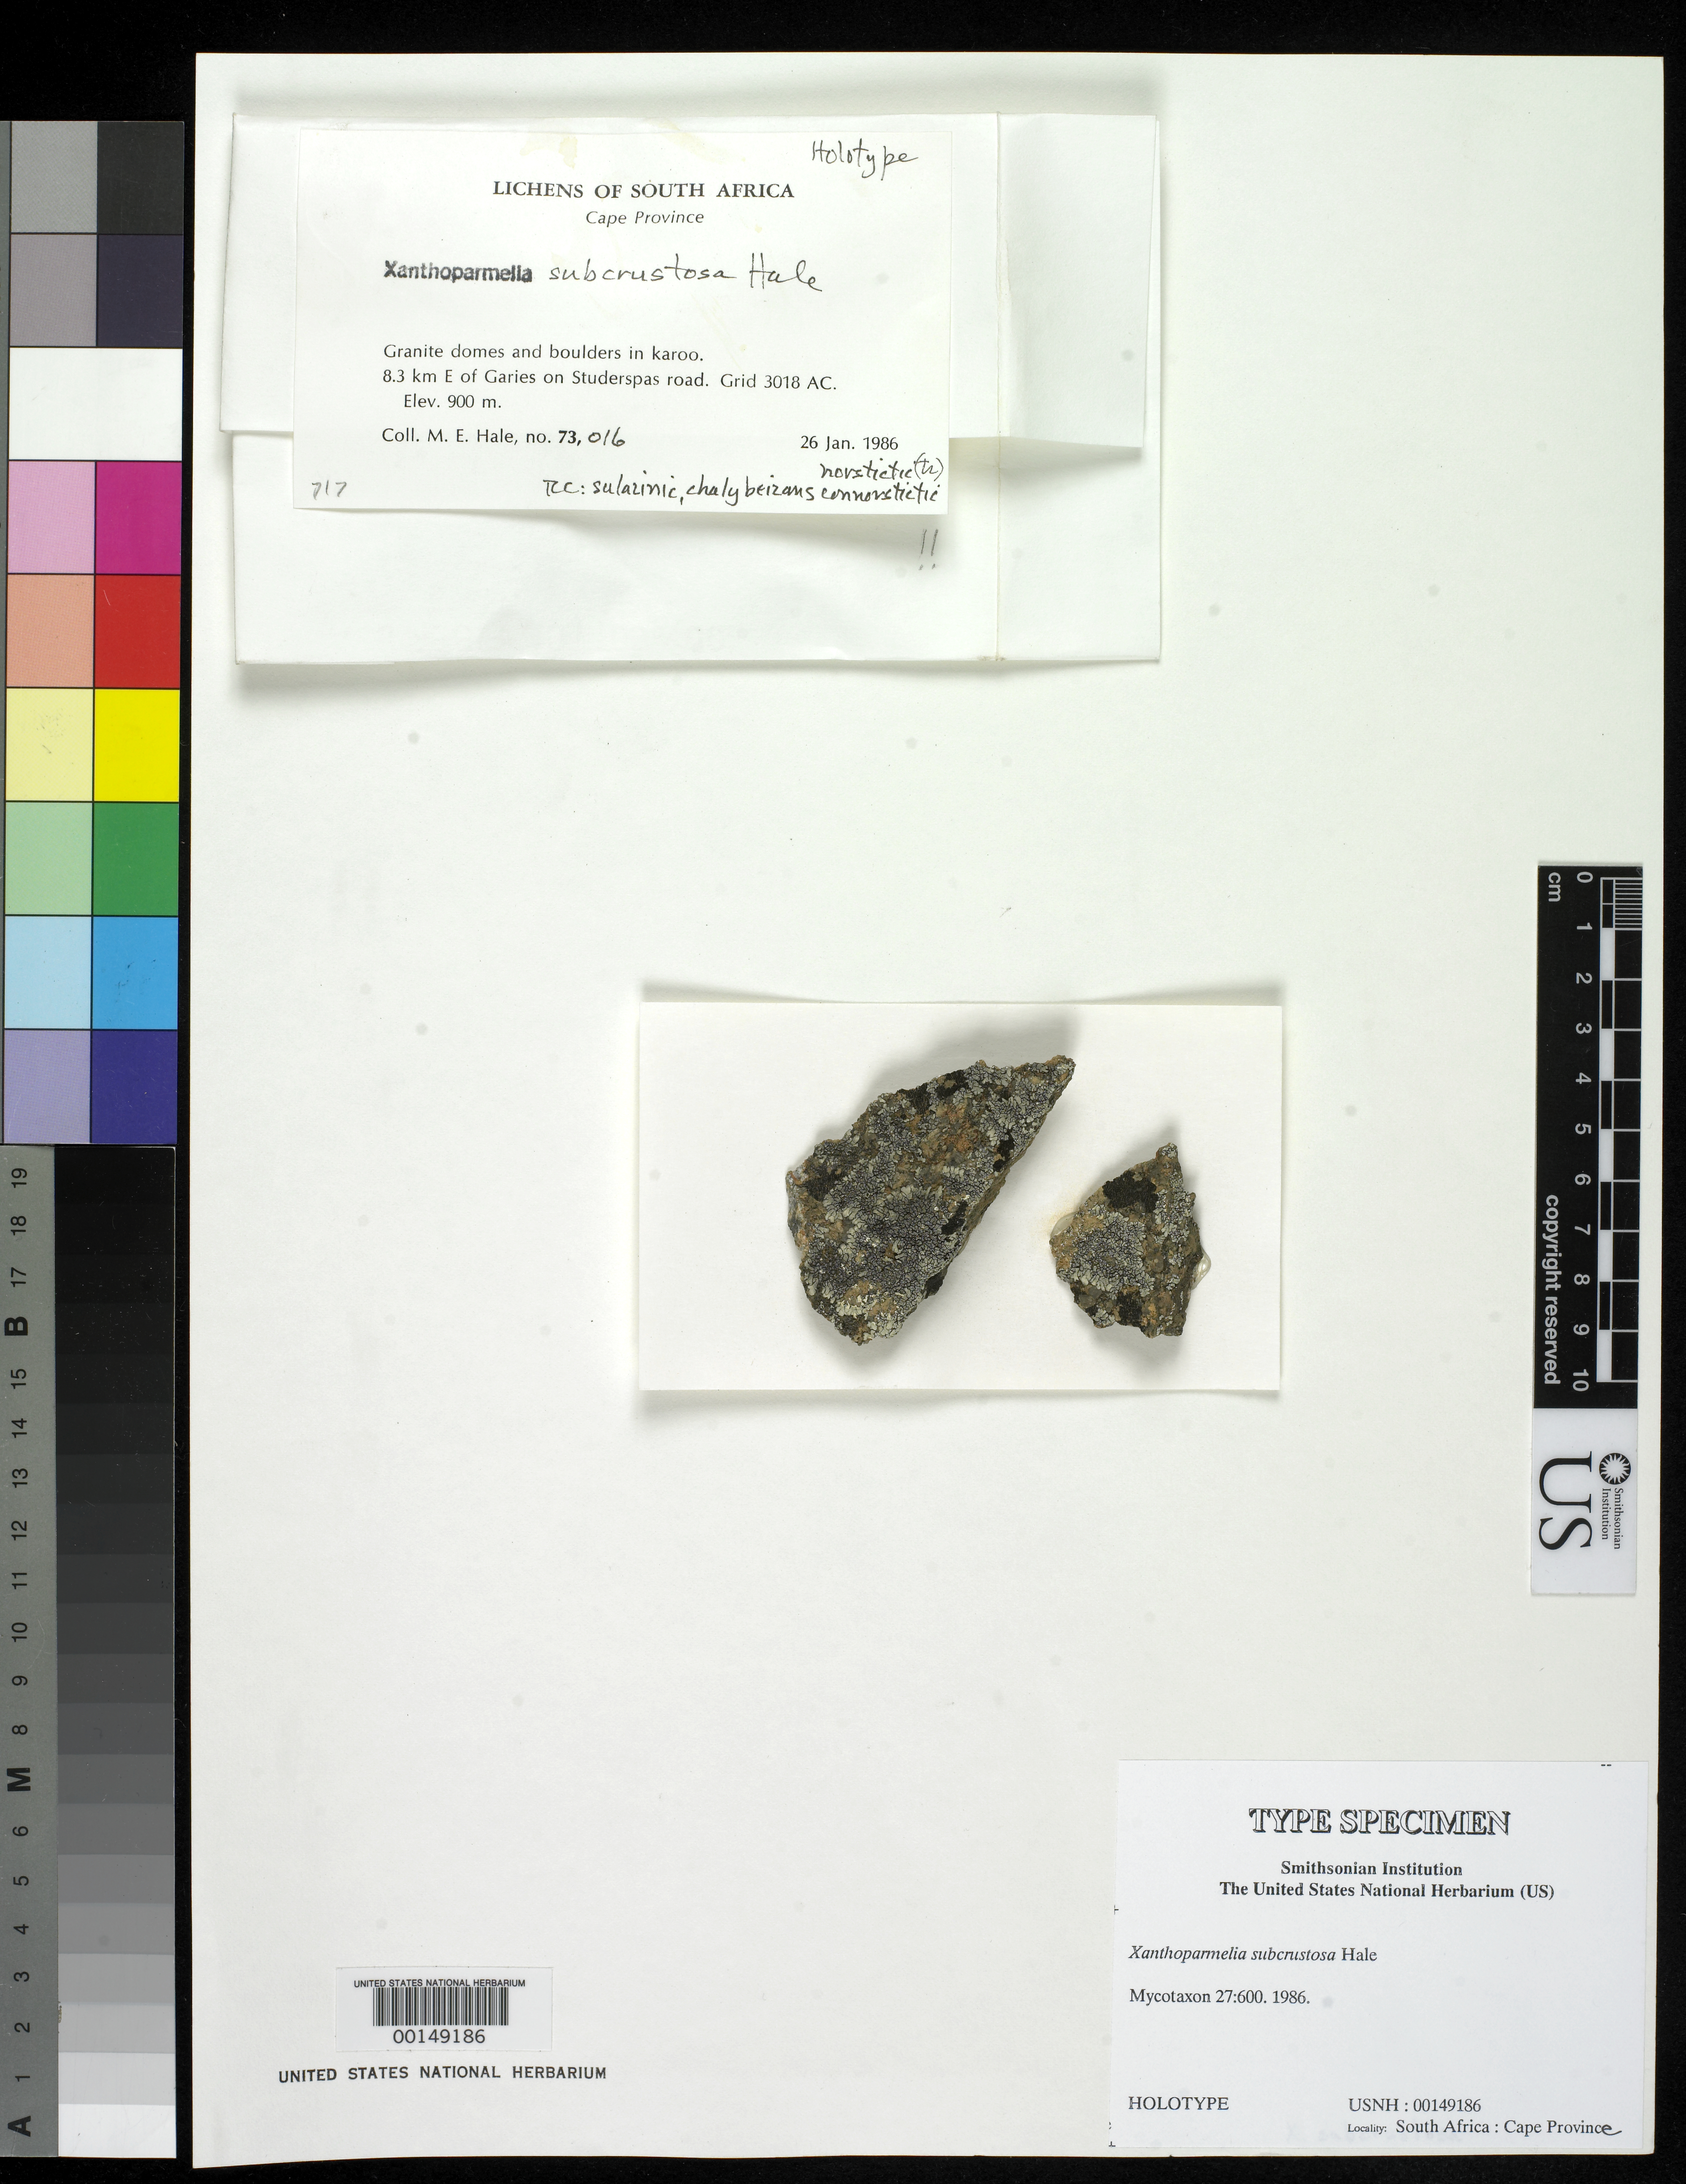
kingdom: Fungi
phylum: Ascomycota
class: Lecanoromycetes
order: Lecanorales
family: Parmeliaceae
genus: Xanthoparmelia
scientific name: Xanthoparmelia subcrustosa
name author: Hale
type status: Holotype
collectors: M. Hale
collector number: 73016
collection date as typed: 26 Jan 1986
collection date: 1986-01-26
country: South Africa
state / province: Northern Cape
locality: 8.3 km E of Garies on Studerspas Road, Grid 3018 ac, granite domes and boulders in karoo.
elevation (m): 900